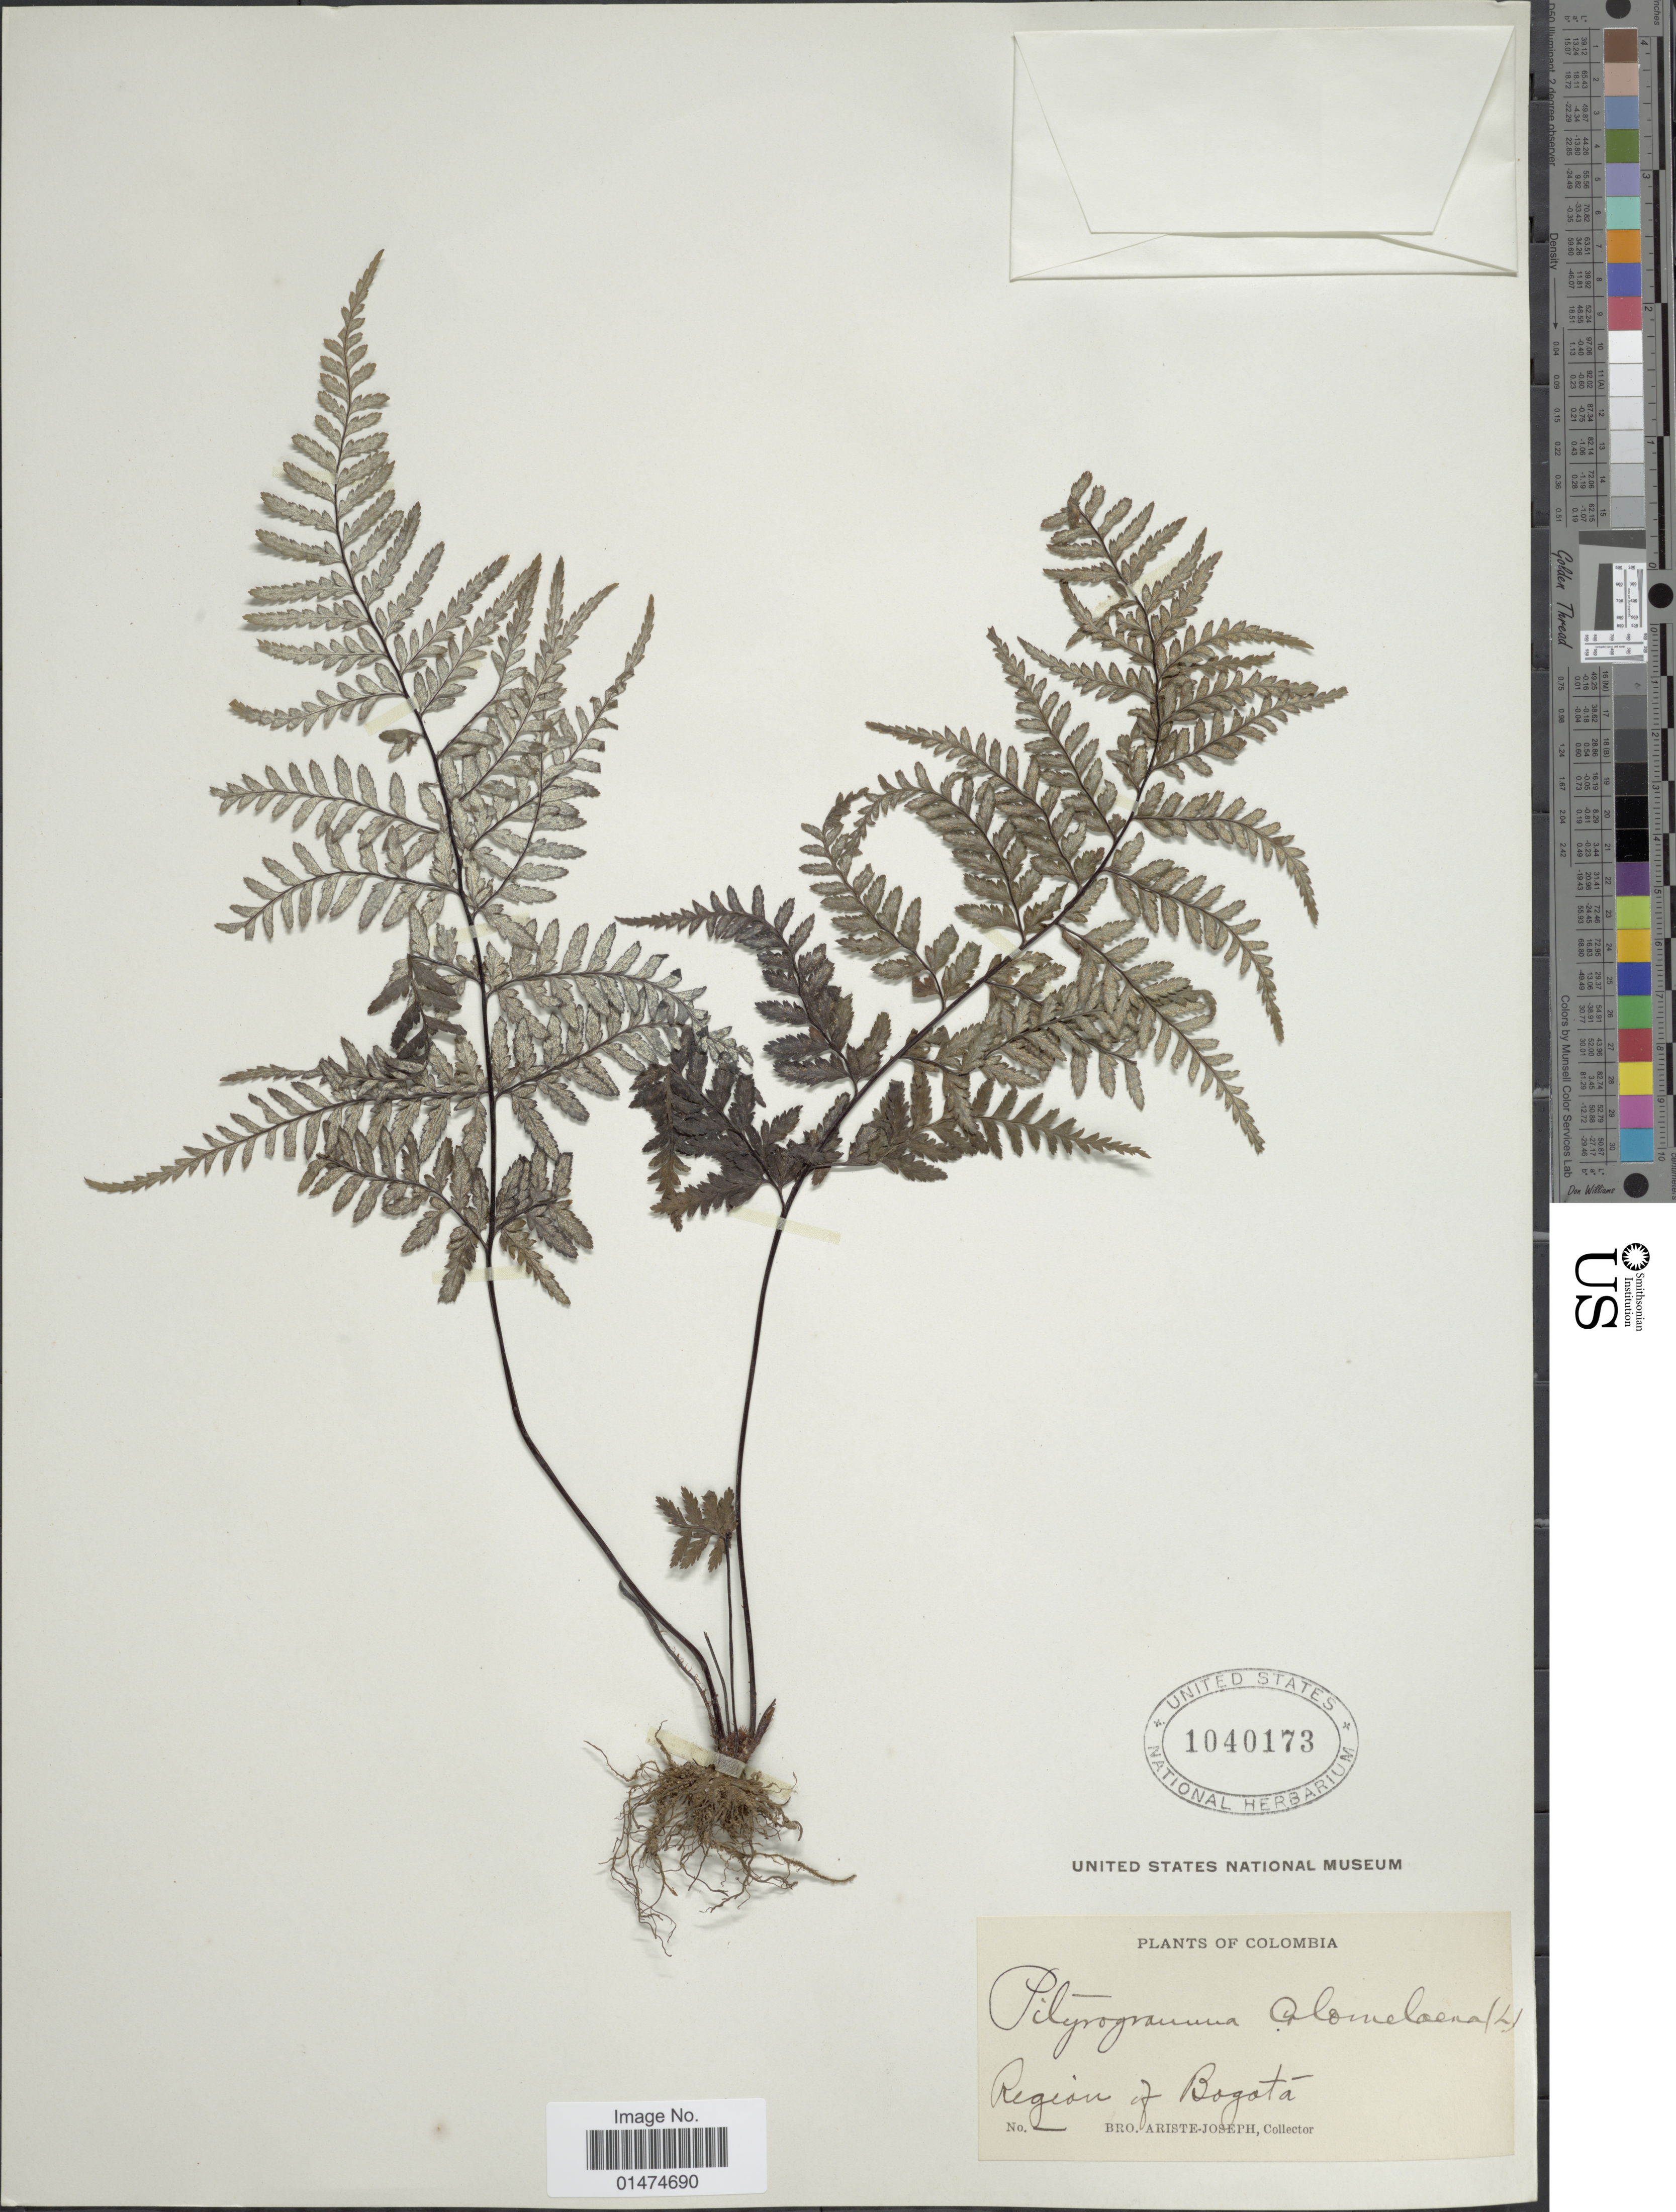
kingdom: Plantae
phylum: Tracheophyta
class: Polypodiopsida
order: Polypodiales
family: Pteridaceae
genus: Pityrogramma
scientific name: Pityrogramma calomelanos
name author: (L.) Link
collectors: Bro. Ariste-Joseph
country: Colombia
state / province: Bogota D.C.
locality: Region of Bogota.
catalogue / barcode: US 1040173